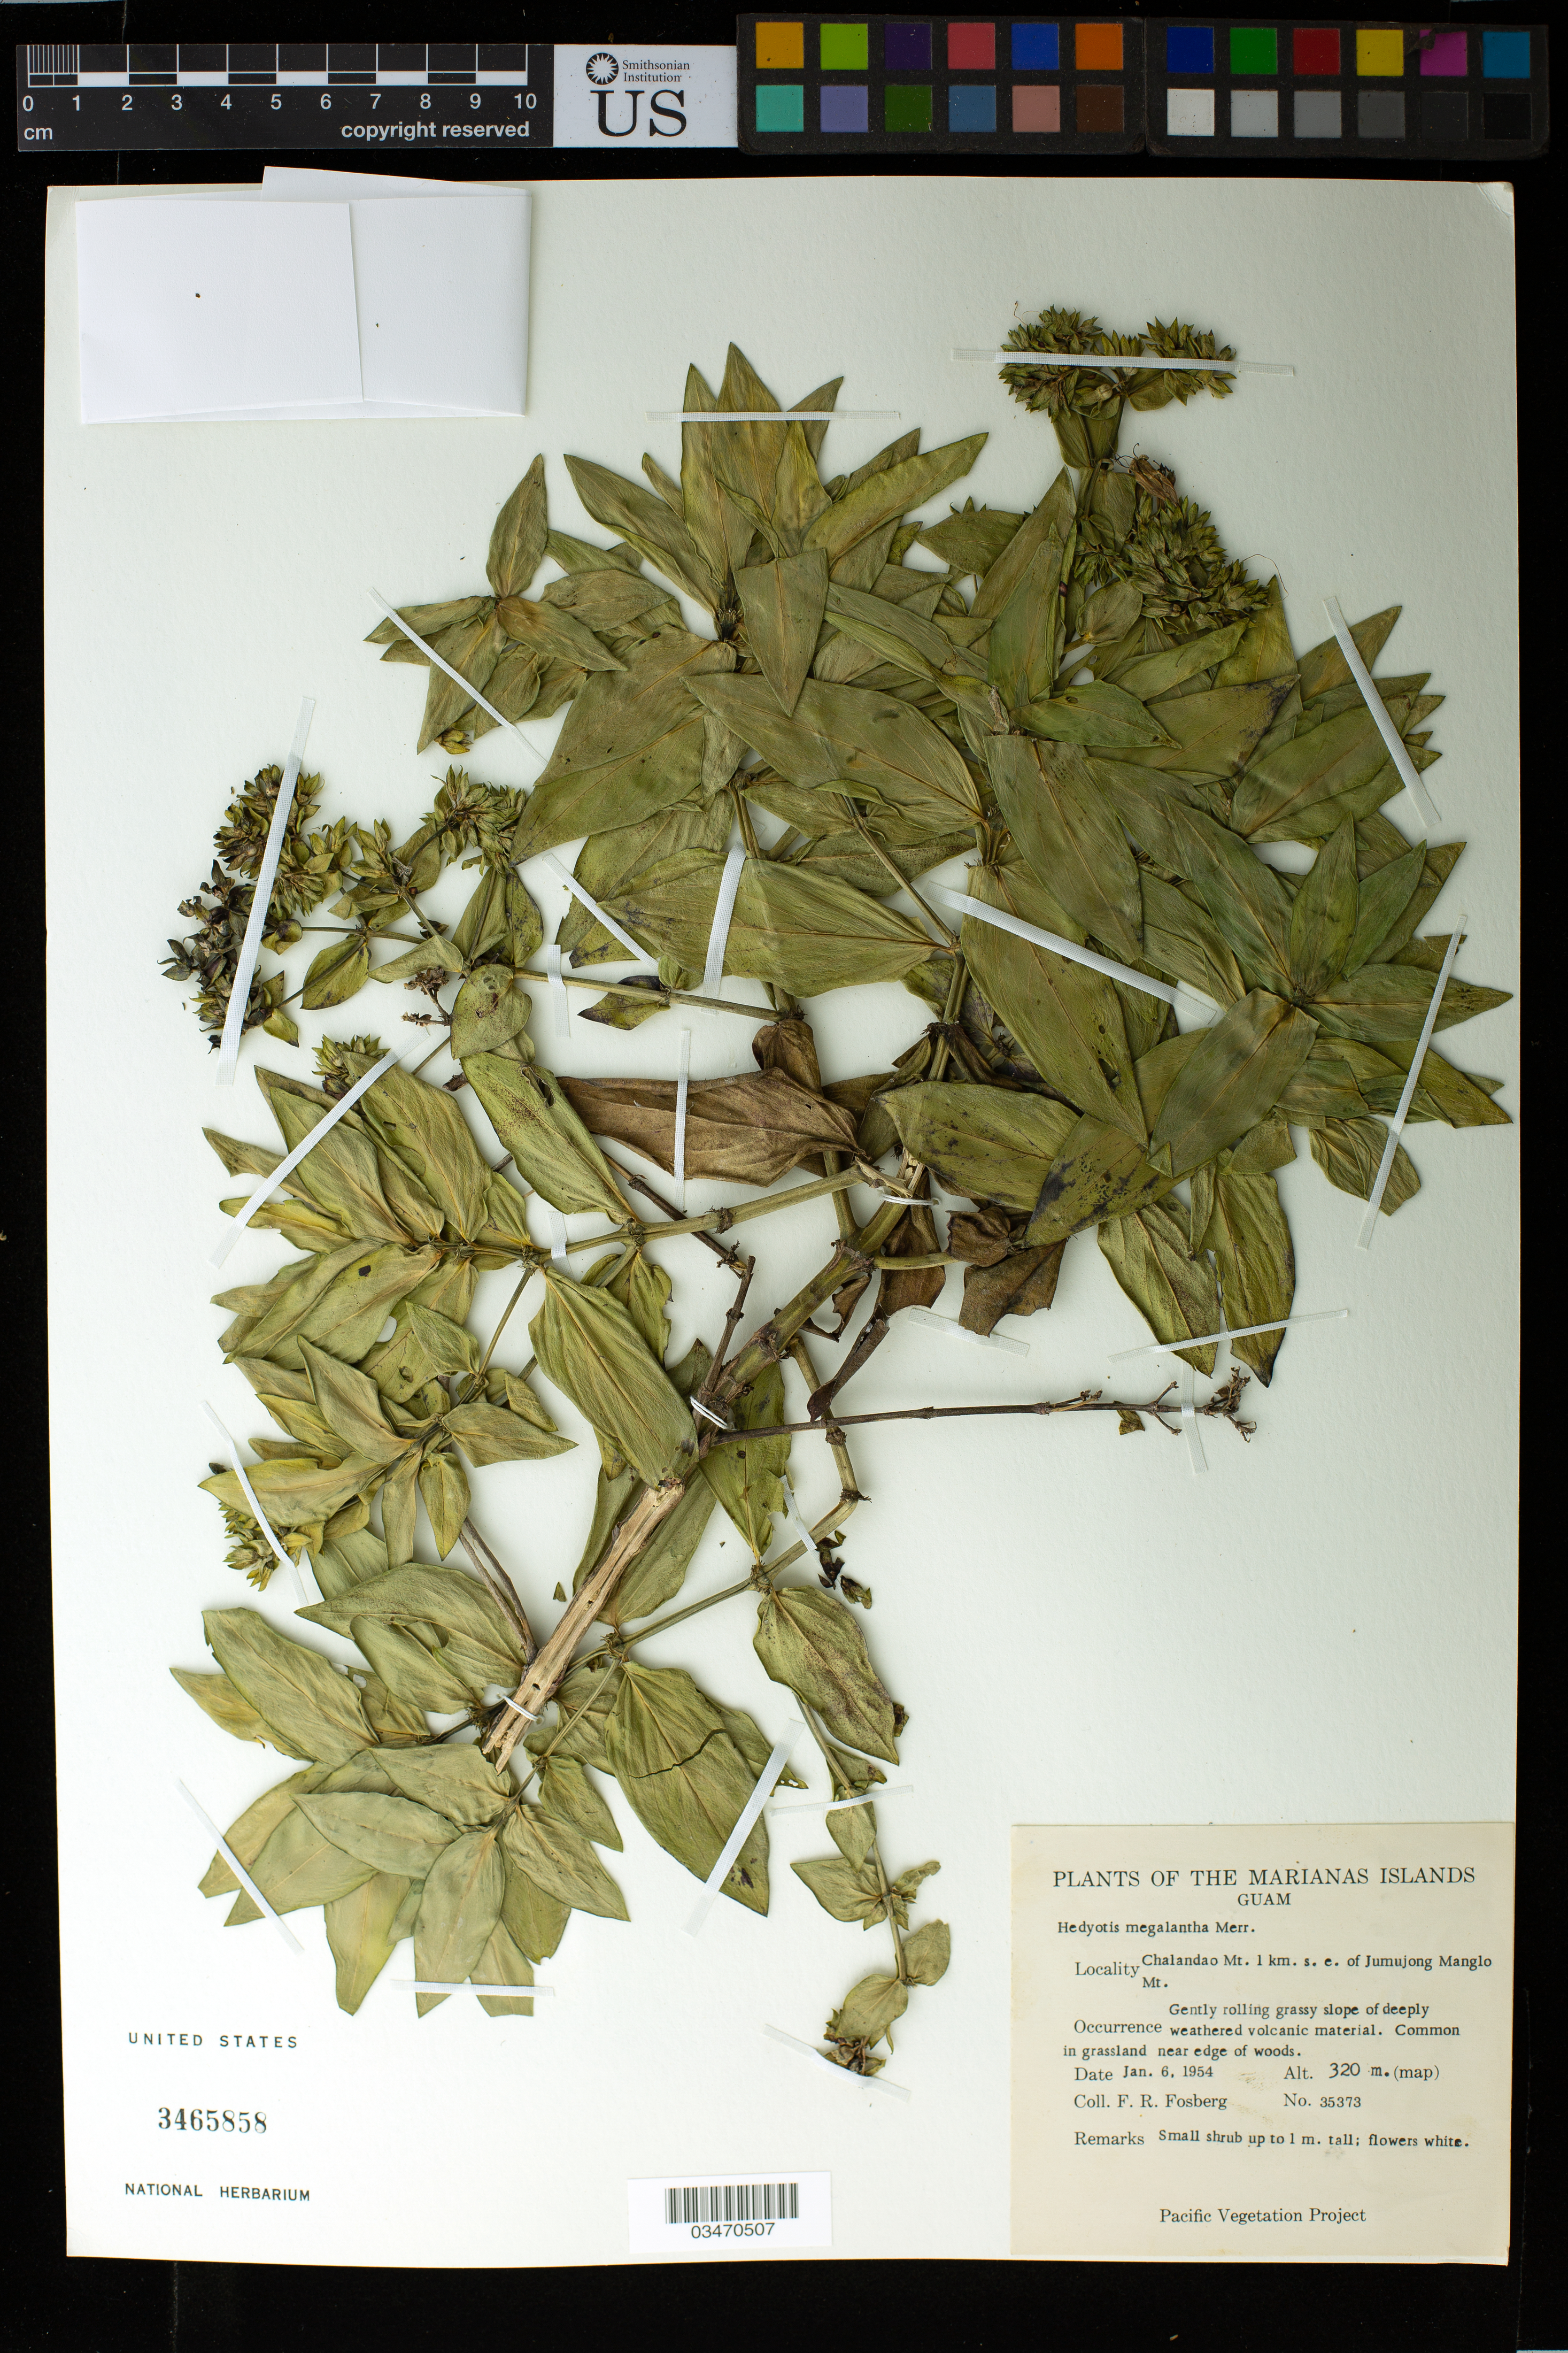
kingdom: Plantae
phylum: Tracheophyta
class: Magnoliopsida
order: Gentianales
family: Rubiaceae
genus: Hedyotis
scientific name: Hedyotis megalantha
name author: Merr.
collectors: F. R. Fosberg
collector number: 35373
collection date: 1954-01-06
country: Guam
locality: The Marianas Islands. Chalandao Mt. 1 km. s. e. of Jumujong Manglo Mt.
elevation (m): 320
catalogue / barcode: US 3465858